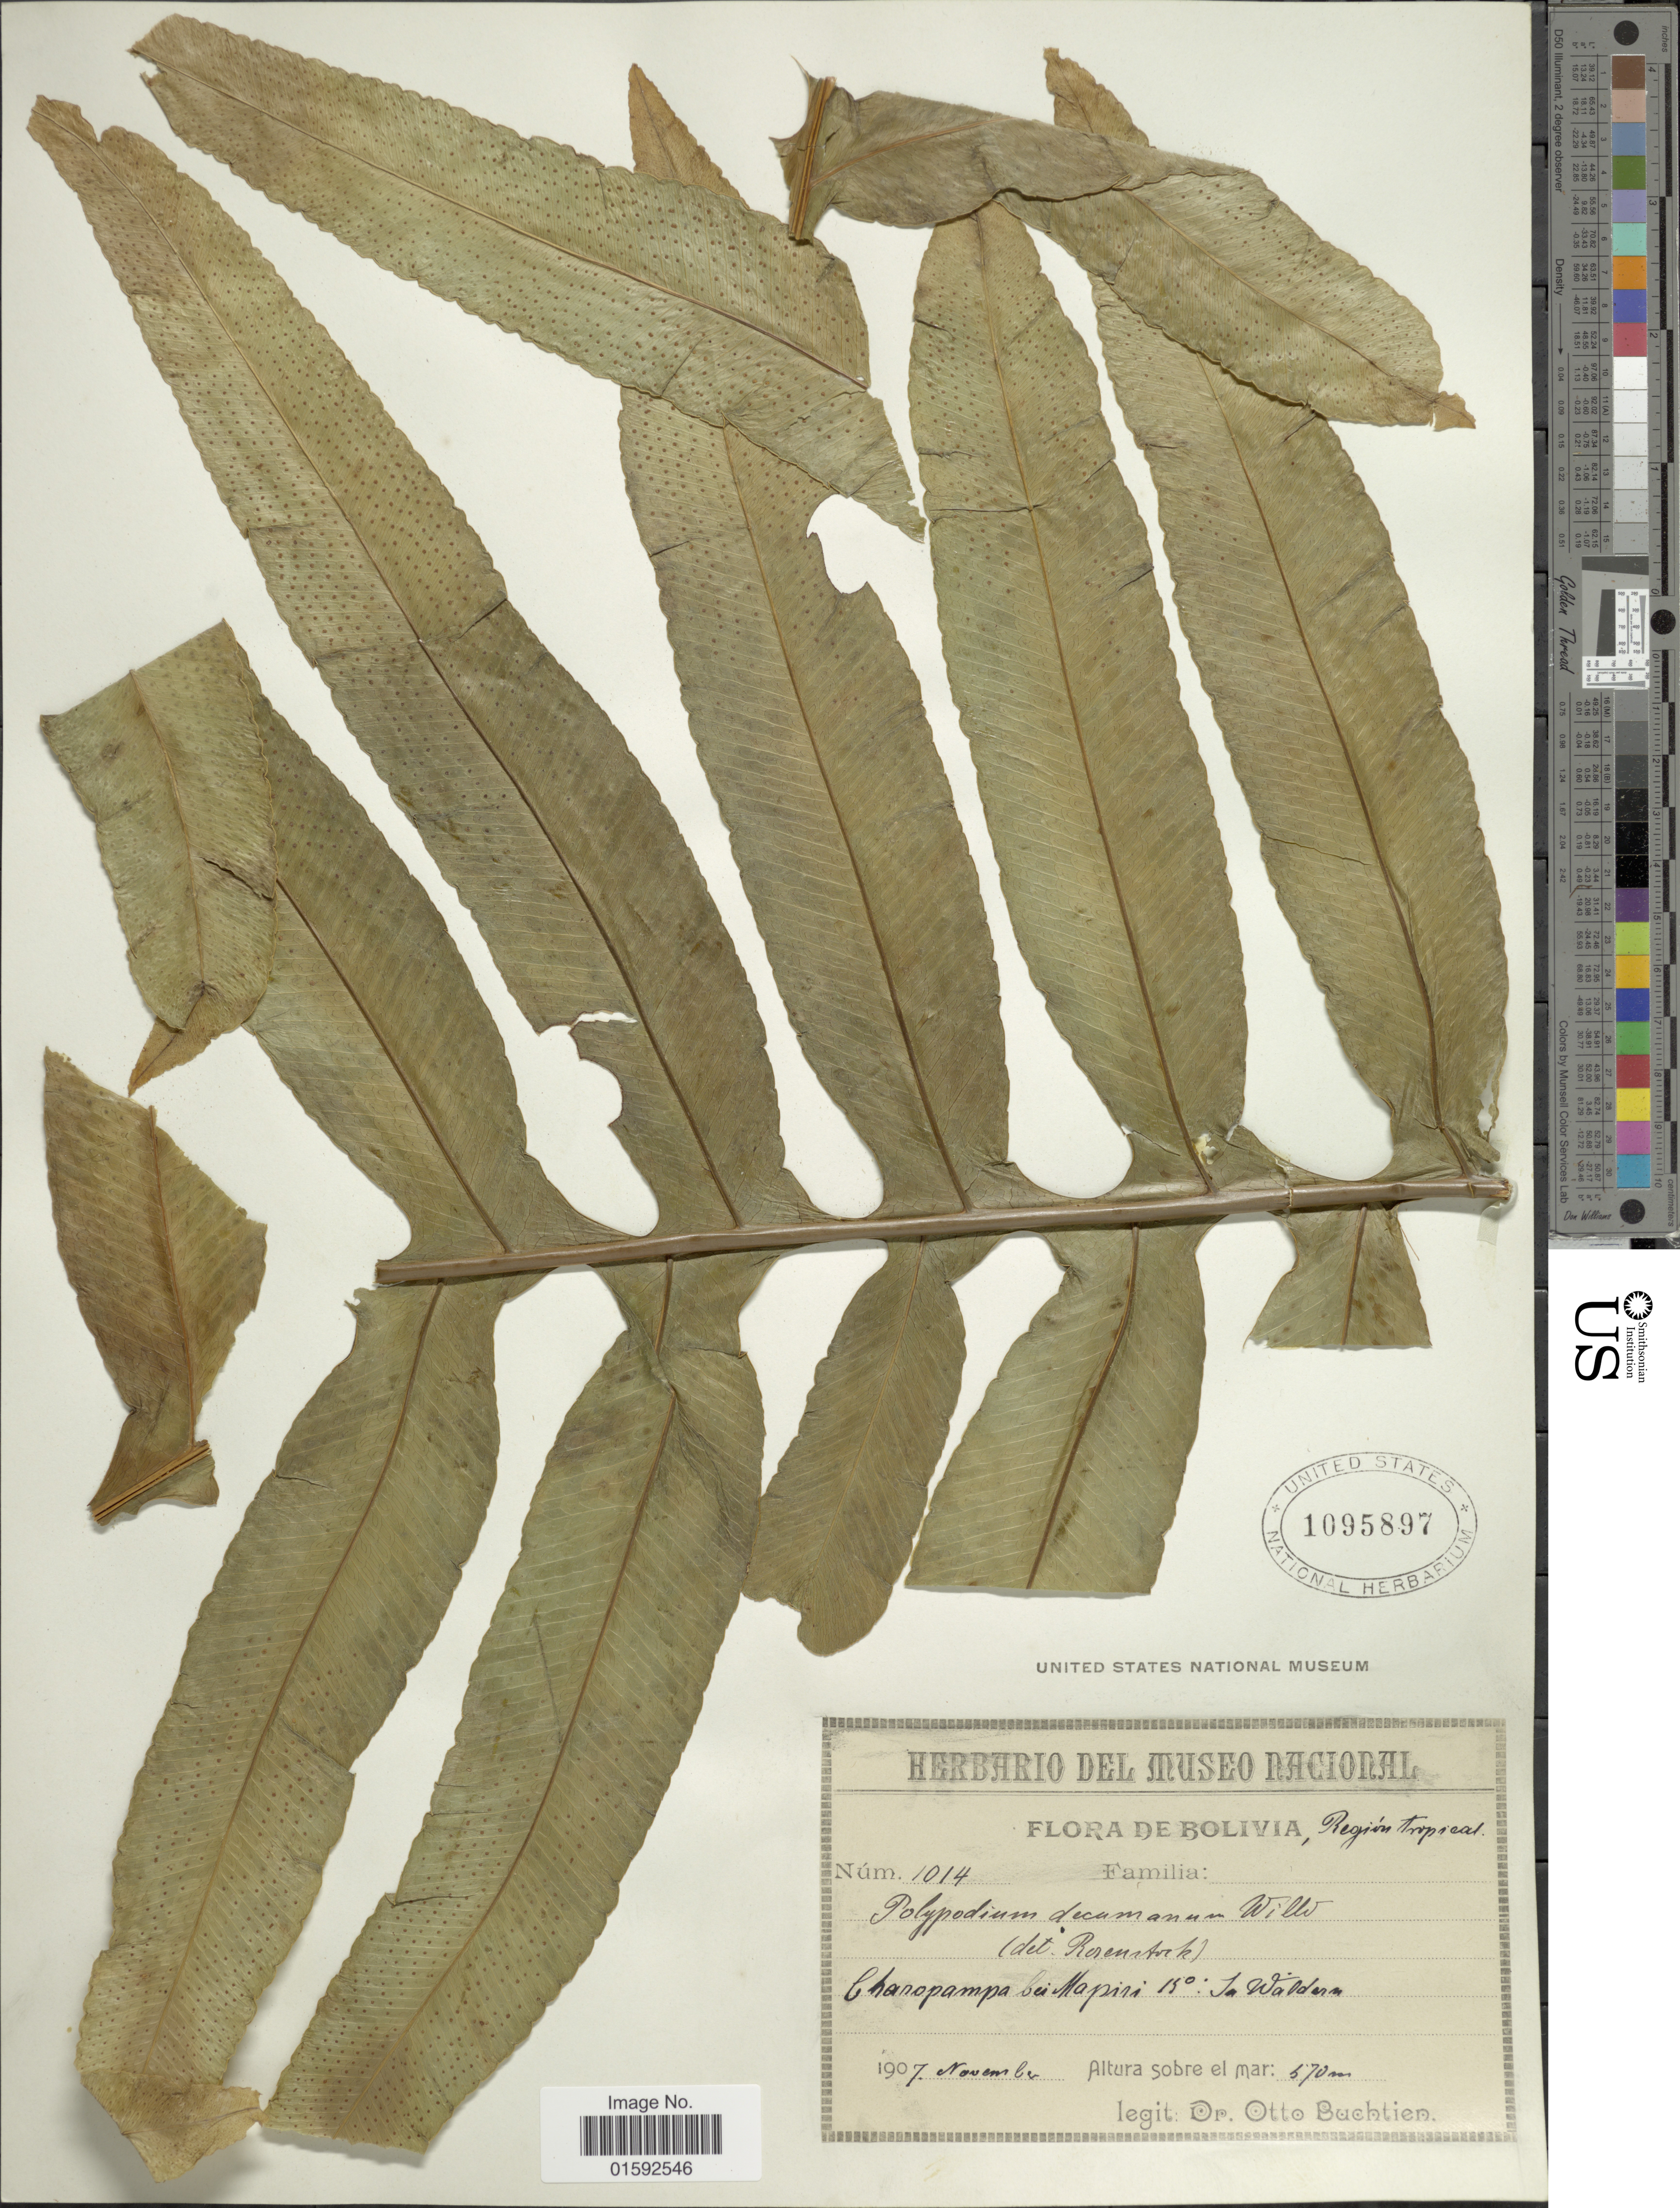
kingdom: Plantae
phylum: Tracheophyta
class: Polypodiopsida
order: Polypodiales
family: Polypodiaceae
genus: Phlebodium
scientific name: Phlebodium decumanum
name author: (Willd.) J. Sm.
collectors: O. Buchtien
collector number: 1014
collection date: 1907-11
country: Bolivia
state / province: La Paz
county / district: Mapiri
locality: Charopampa bei Mapiri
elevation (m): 570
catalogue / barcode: US 1095897